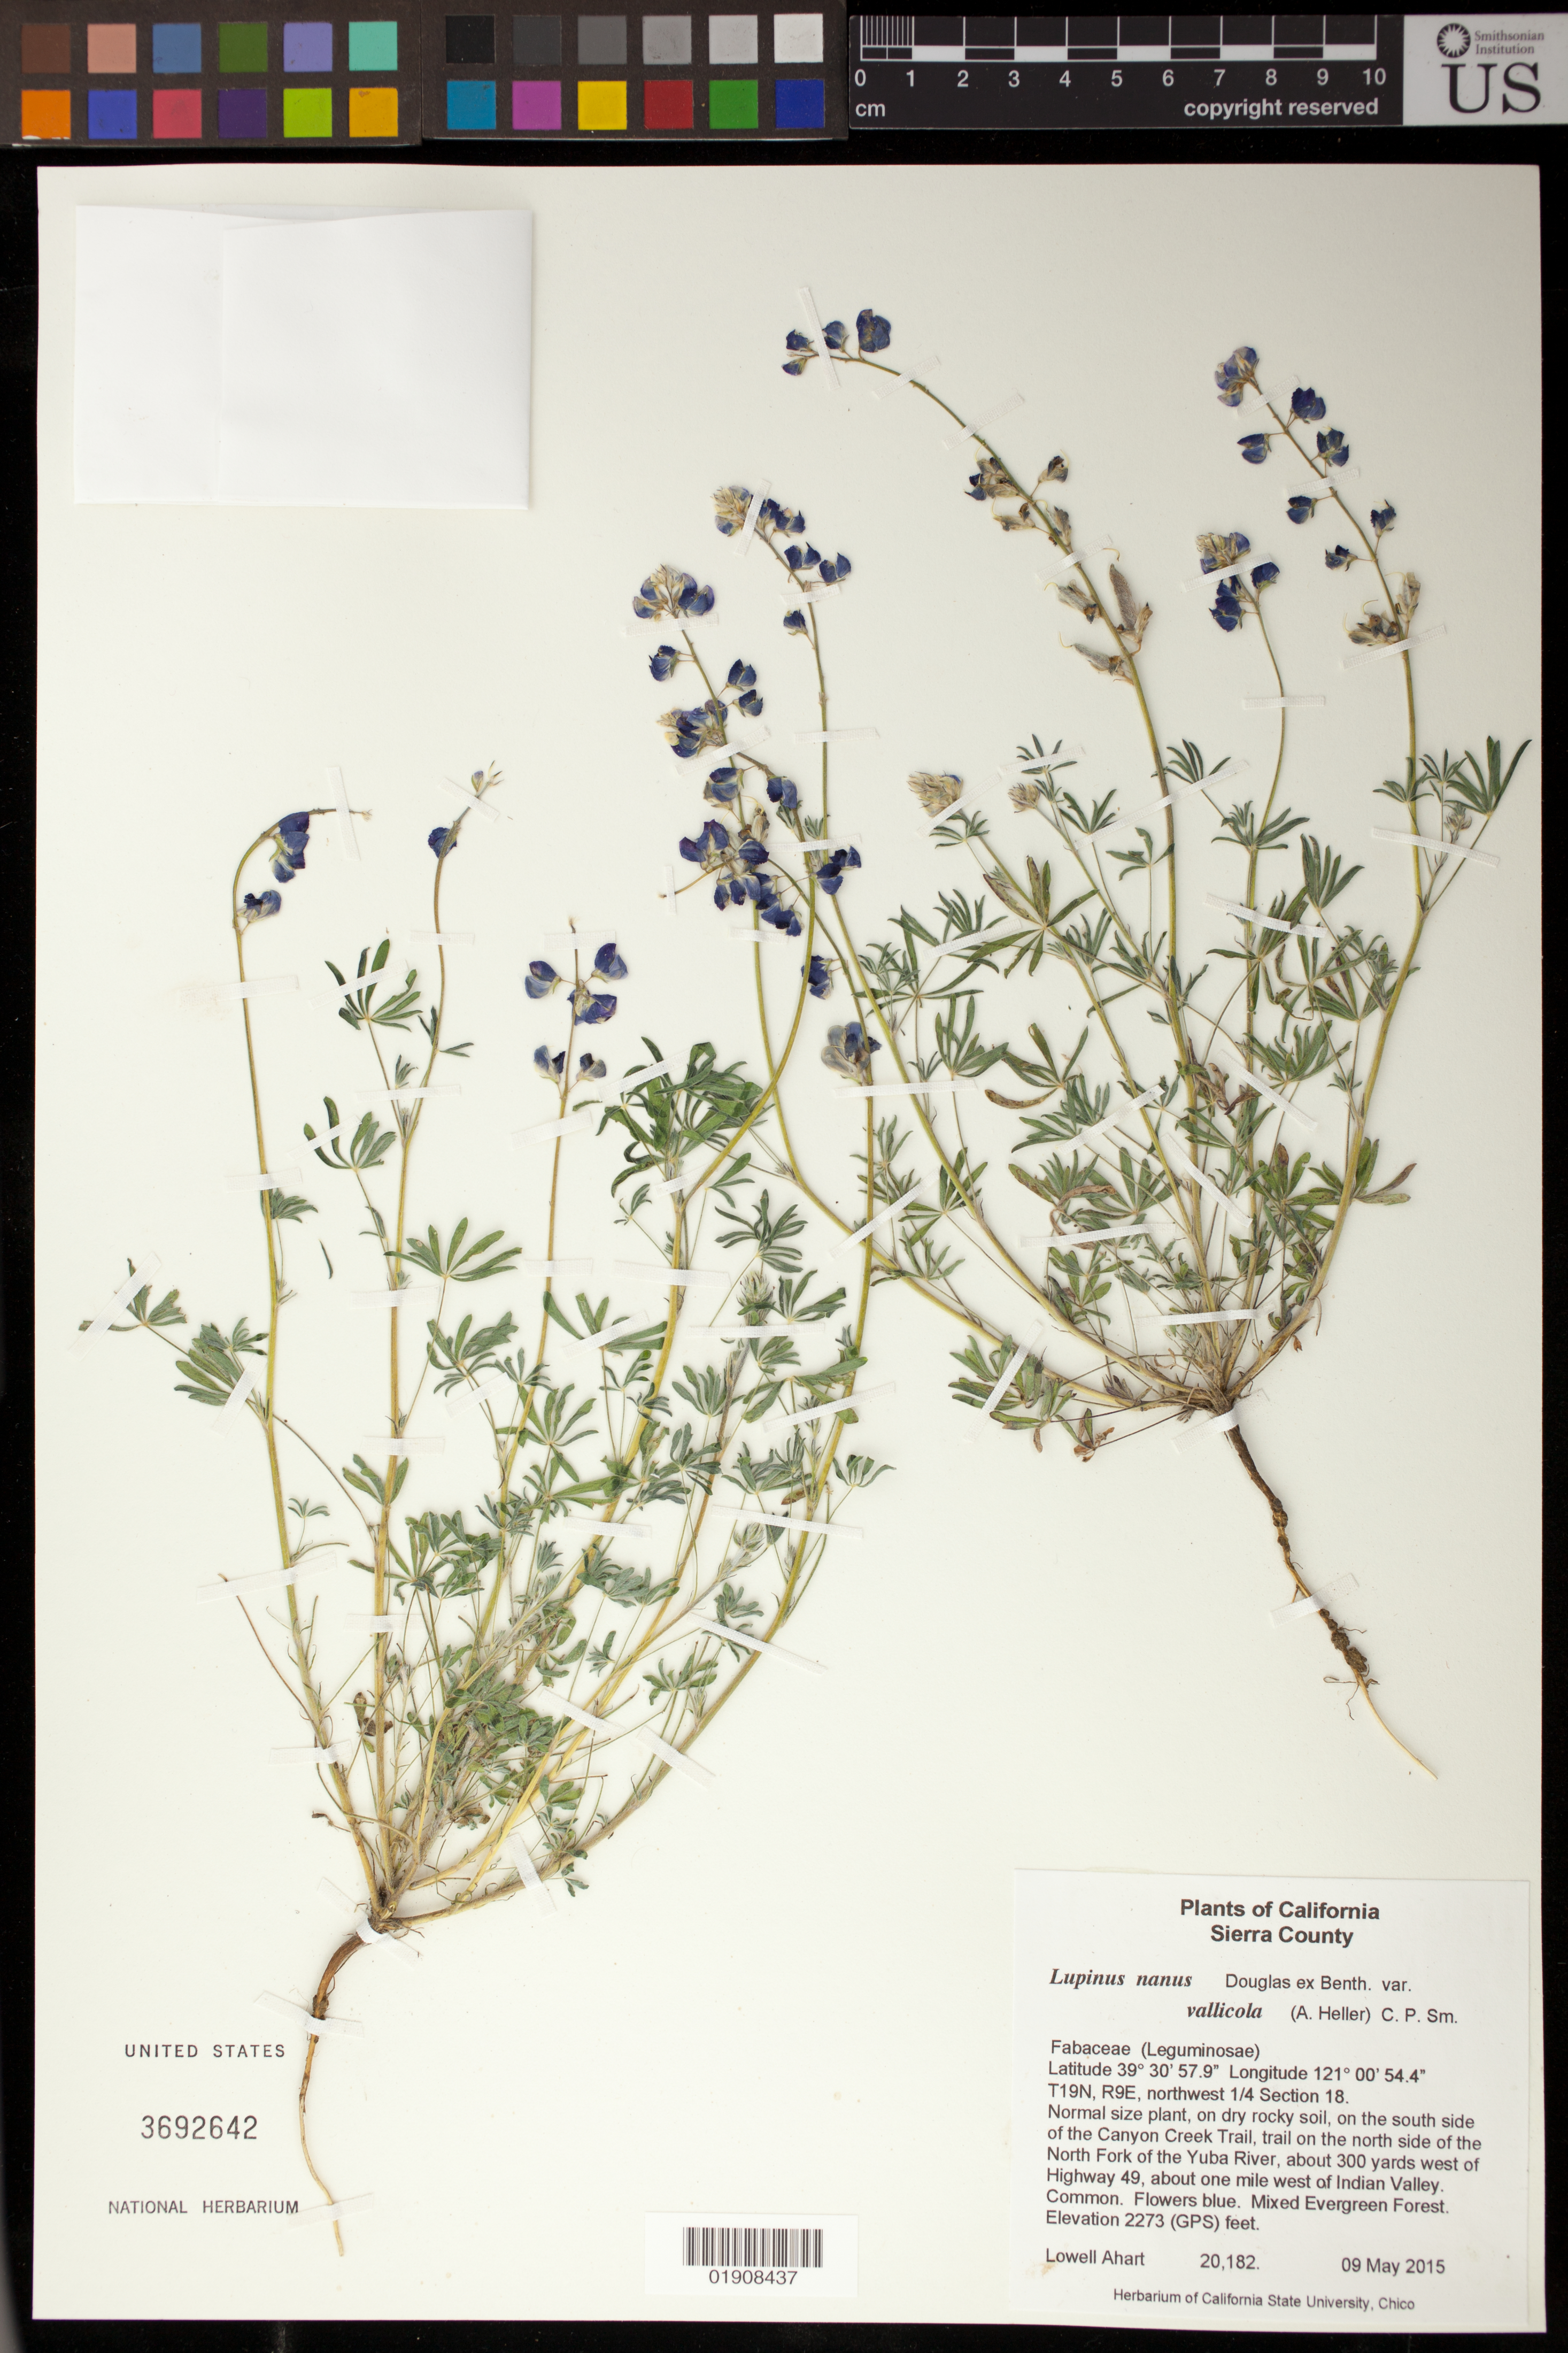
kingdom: Plantae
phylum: Tracheophyta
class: Magnoliopsida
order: Fabales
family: Fabaceae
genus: Lupinus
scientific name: Lupinus nanus var. vallicola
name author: (A. Heller) C.P. Sm.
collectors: L. Ahart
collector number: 20182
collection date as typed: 09 May 2015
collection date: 2015-05-09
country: United States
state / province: California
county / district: Sierra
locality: On the south side of the Canyon Creek Trail, trail on the north side of the North Fork of the Yuba River, about 300 yards west of Highway 49, about one mile west of Indian Valley. T19N, R9E, northwest 1/4 Section 18.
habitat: Mixed evergreen forest.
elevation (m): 693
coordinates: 39 30 57.9 N, 121 00 54.4 W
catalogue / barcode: US 3692642